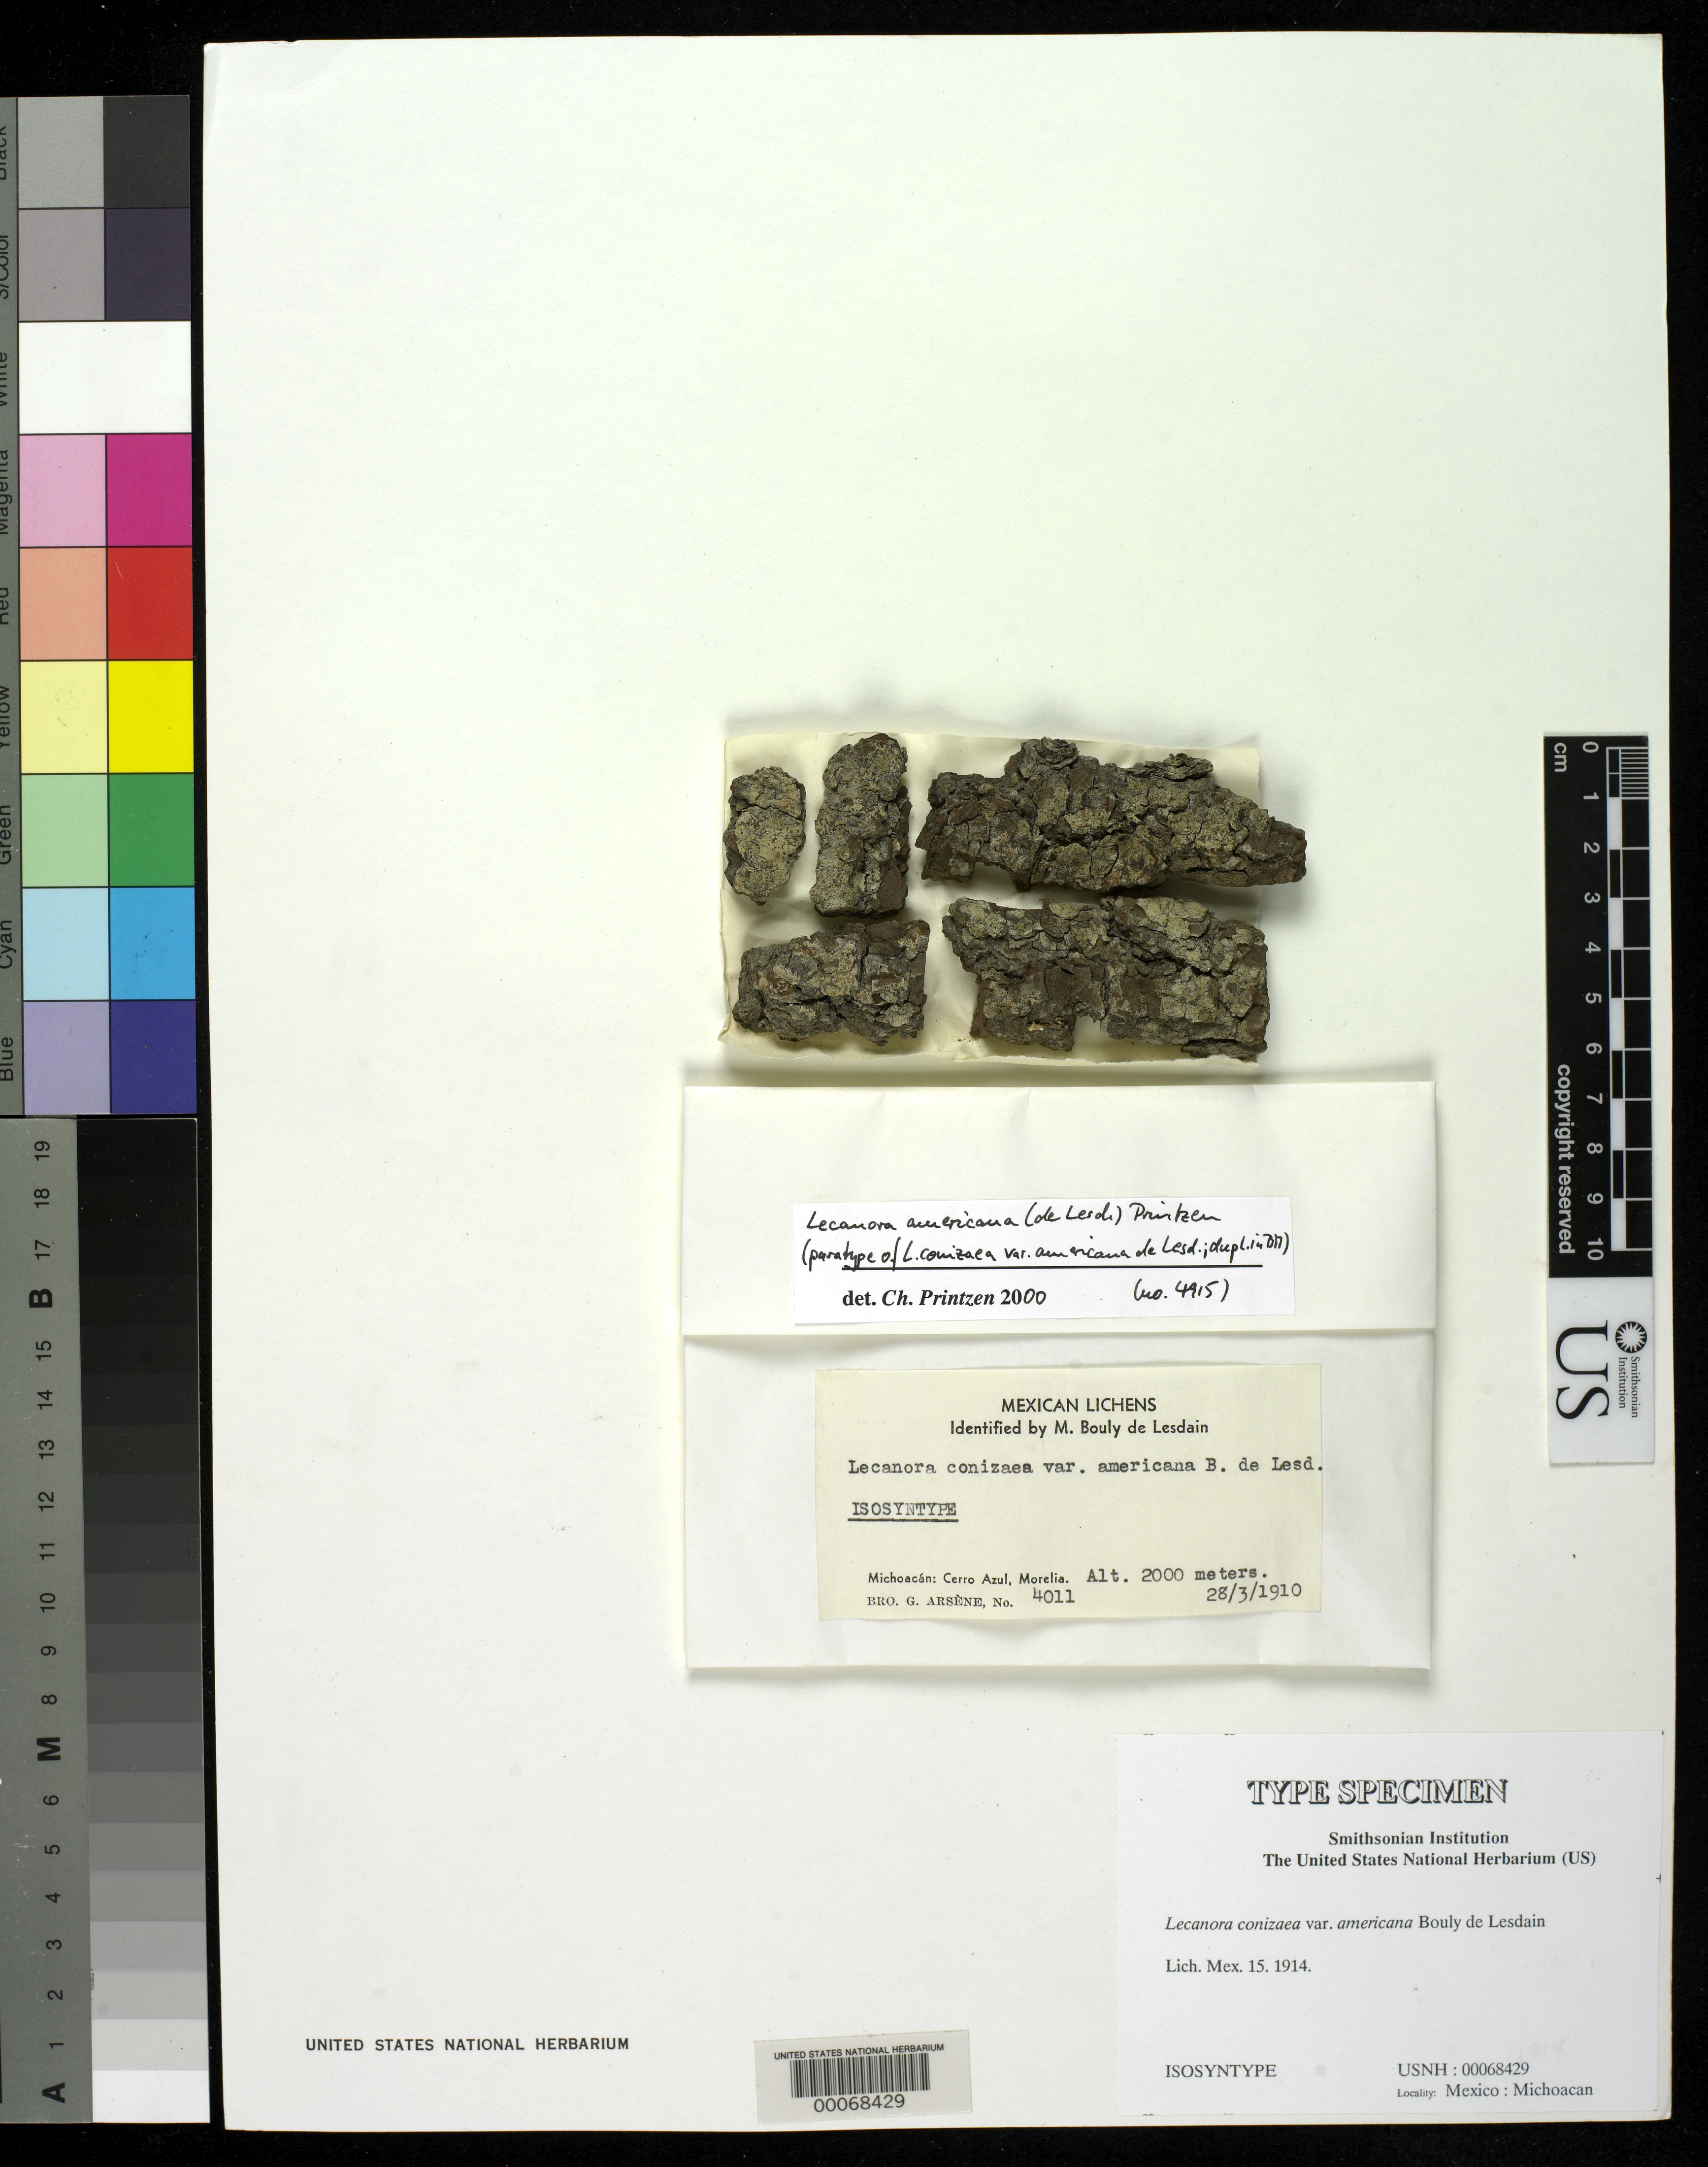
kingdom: Fungi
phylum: Ascomycota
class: Lecanoromycetes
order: Lecanorales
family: Lecanoraceae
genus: Lecanora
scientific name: Lecanora conizaea var. americana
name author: B. de Lesd.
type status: Isosyntype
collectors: Bro. G. Arsène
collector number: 4011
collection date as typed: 28 Mar 1910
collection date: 1910-03-28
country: Mexico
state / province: Michoacán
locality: Cerro Azul; Morelia.